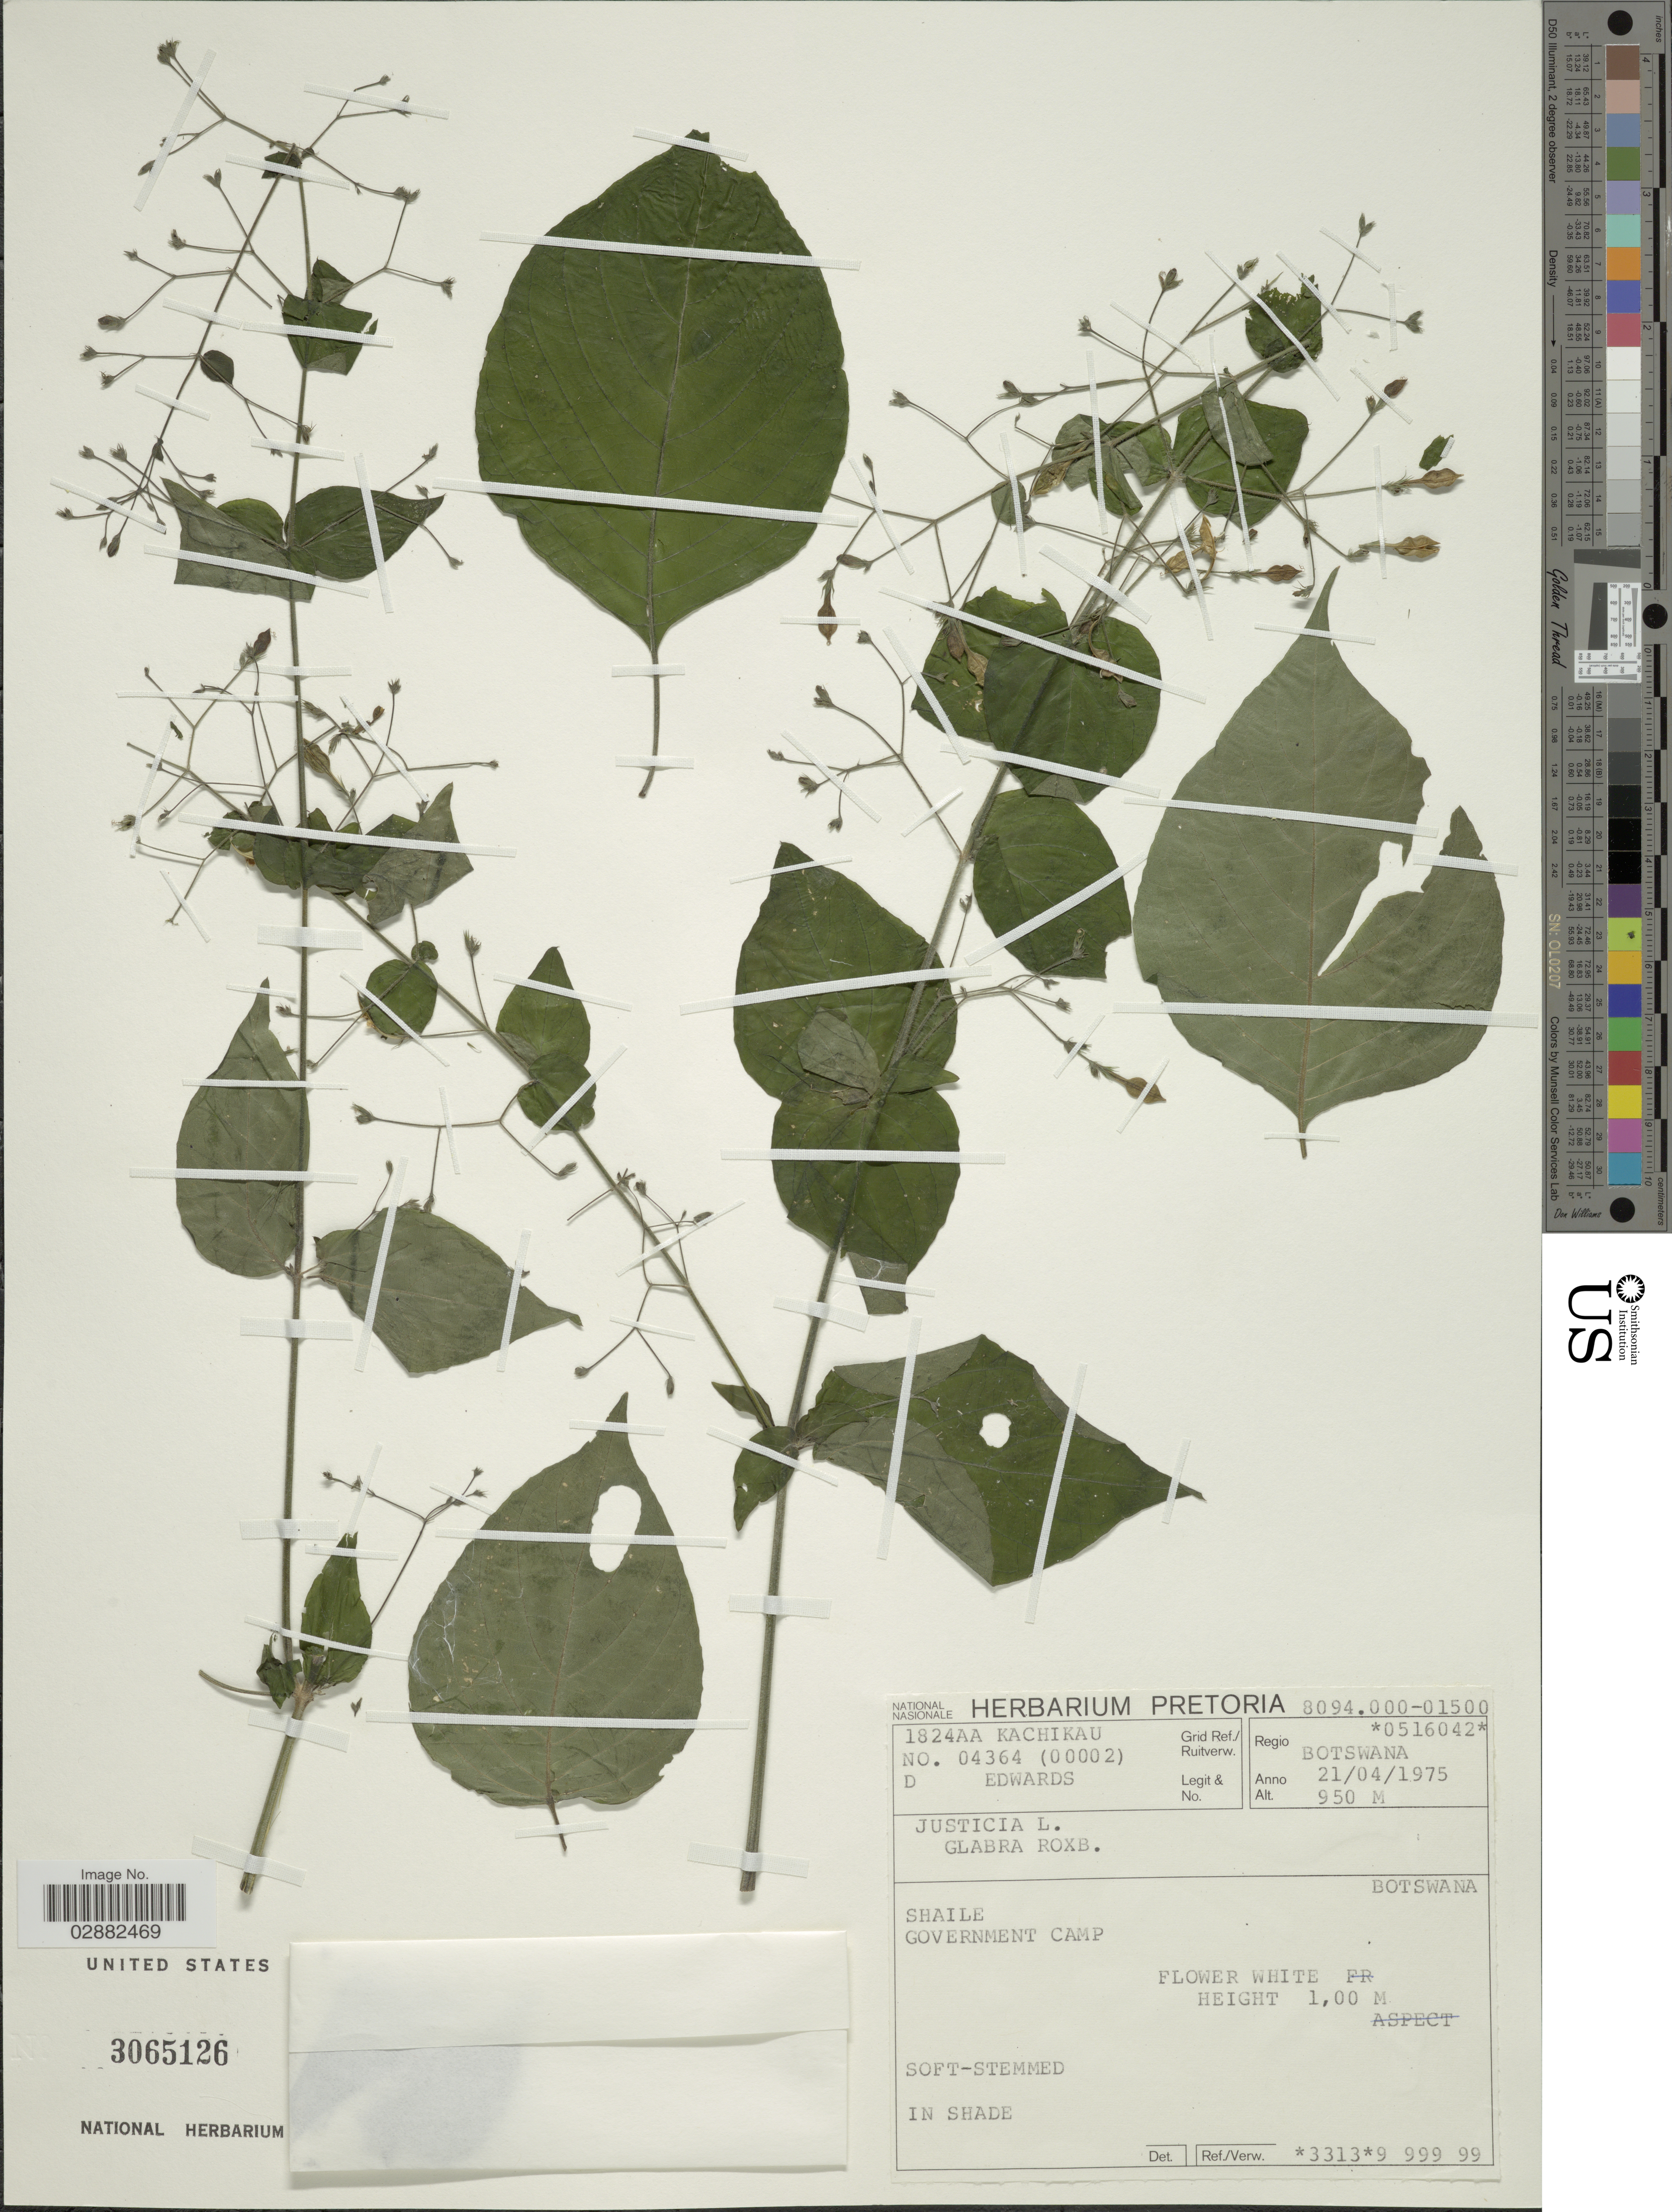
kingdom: Plantae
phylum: Tracheophyta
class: Magnoliopsida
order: Lamiales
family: Acanthaceae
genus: Justicia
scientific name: Justicia glabra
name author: K.D. Koenig ex Roxb.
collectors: D. Edwards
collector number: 04364 (0002)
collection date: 1975-04-21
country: Botswana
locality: Grid Ref./Ruitverw. 1824AA Kachikau, Regio 0516042 Regio Botswana, Shaile, Government Camp.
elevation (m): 950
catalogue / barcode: US 3065126